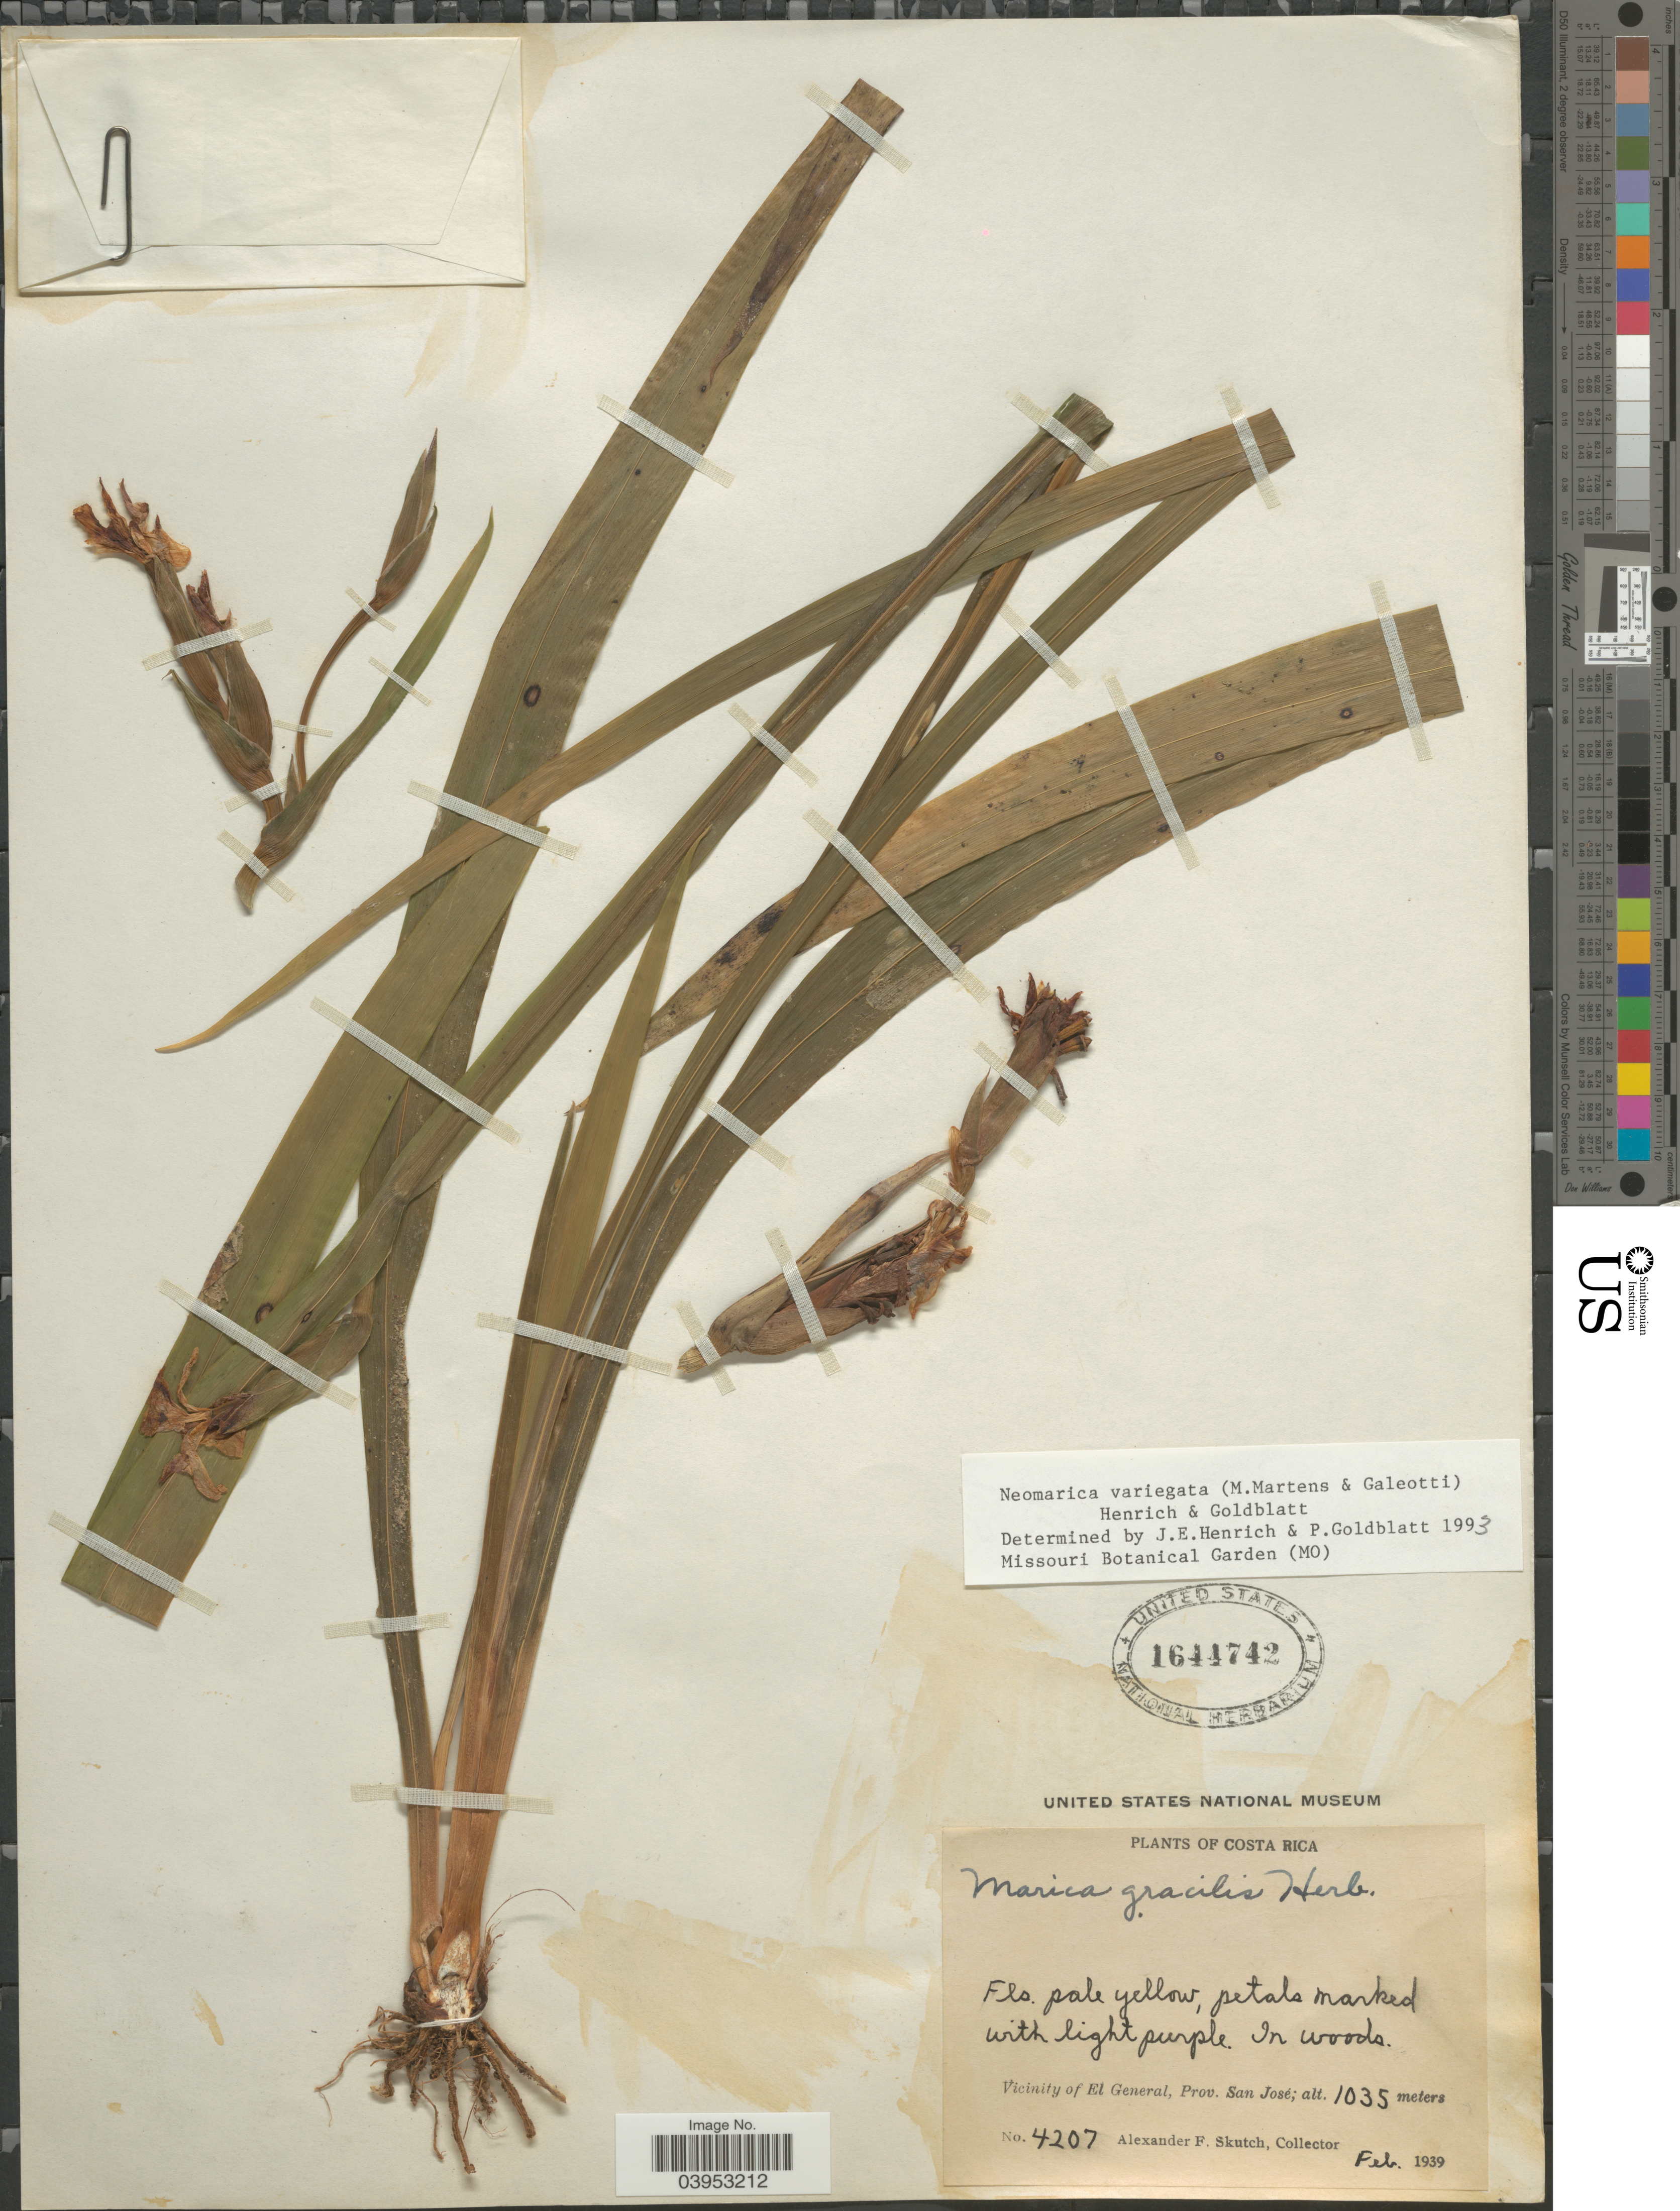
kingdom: Plantae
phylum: Tracheophyta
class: Liliopsida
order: Asparagales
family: Iridaceae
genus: Neomarica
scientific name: Neomarica variegata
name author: (M. Martens & Galeotti) Henrich & Goldblatt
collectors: A. F. Skutch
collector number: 4207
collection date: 1939-02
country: Costa Rica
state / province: San José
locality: Vicinity of El General.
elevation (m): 1035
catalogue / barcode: US 1644742